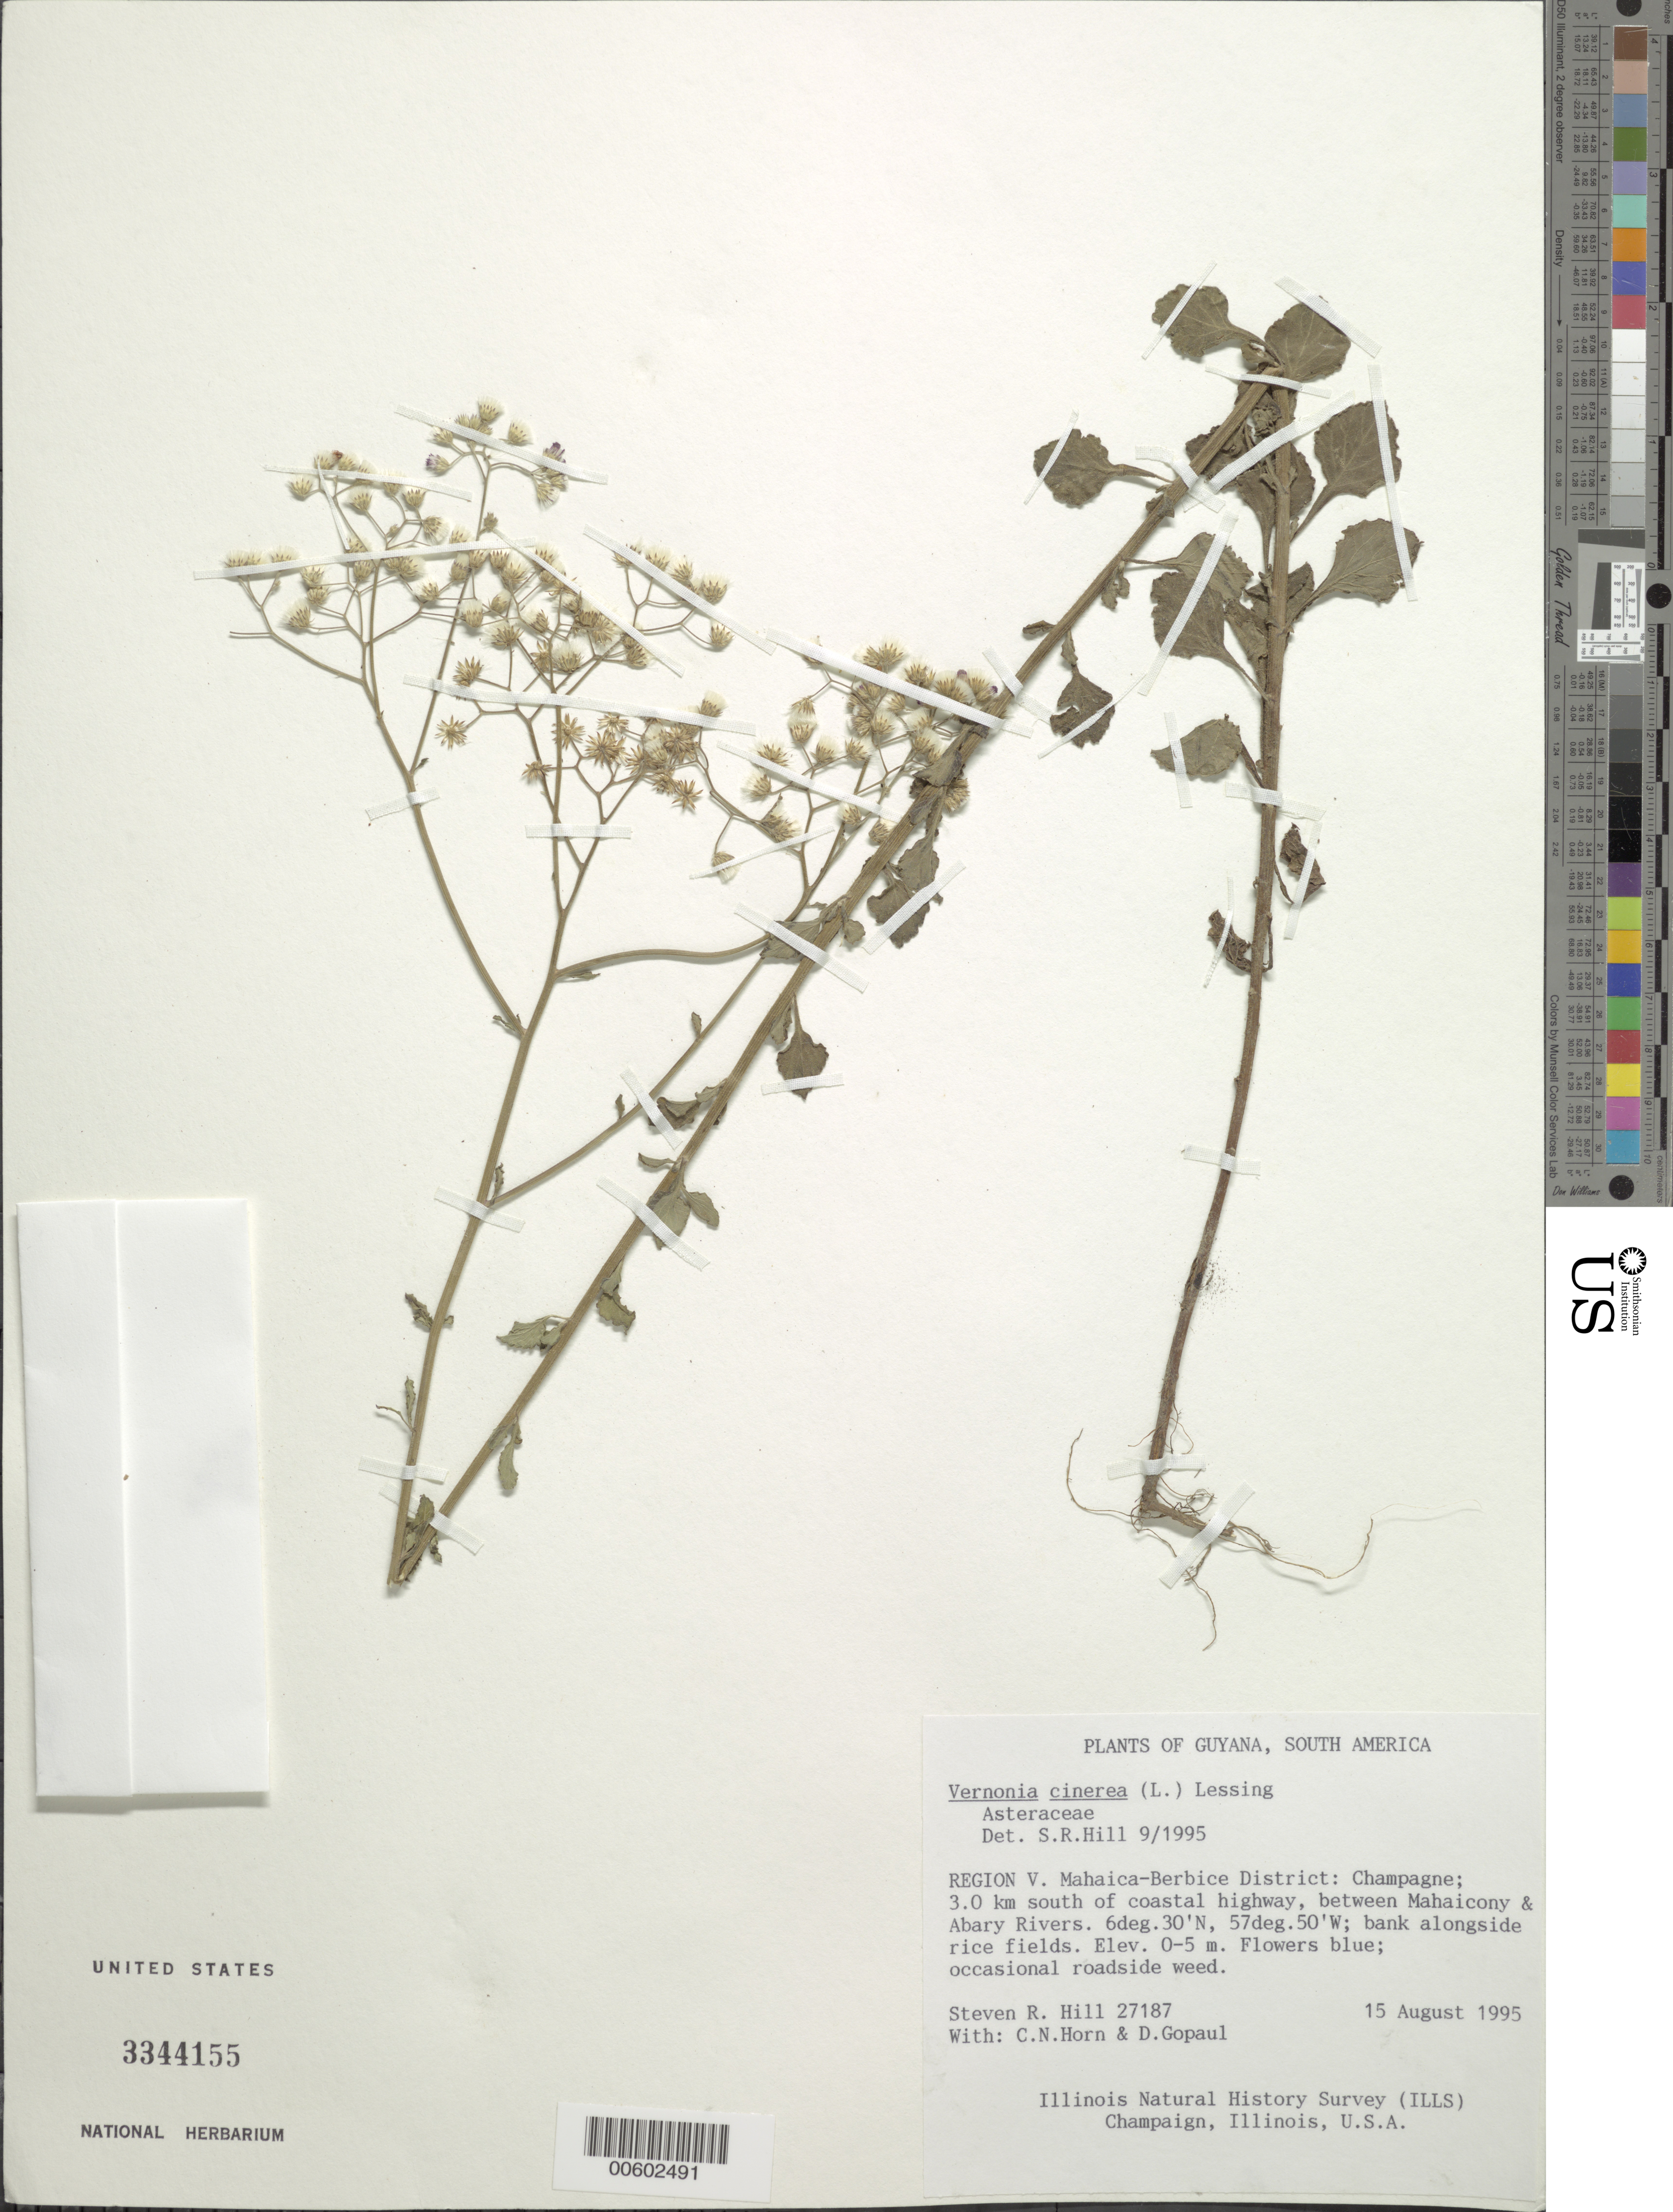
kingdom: Plantae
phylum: Tracheophyta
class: Magnoliopsida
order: Asterales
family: Asteraceae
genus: Vernonia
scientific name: Vernonia cinerea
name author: (L.) Less.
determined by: Hill, Steven R.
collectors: S. R. Hill, C. N. Horn & D. Gopaul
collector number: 27187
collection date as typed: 15-Aug-95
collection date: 1995-08-15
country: Guyana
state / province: Mahaica-Berbice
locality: Champagne; 3 km S of coastal hwy., betw. Mahaicony & Abary R.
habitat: Roadside weed.bank alongside rice fields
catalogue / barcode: US 3344155